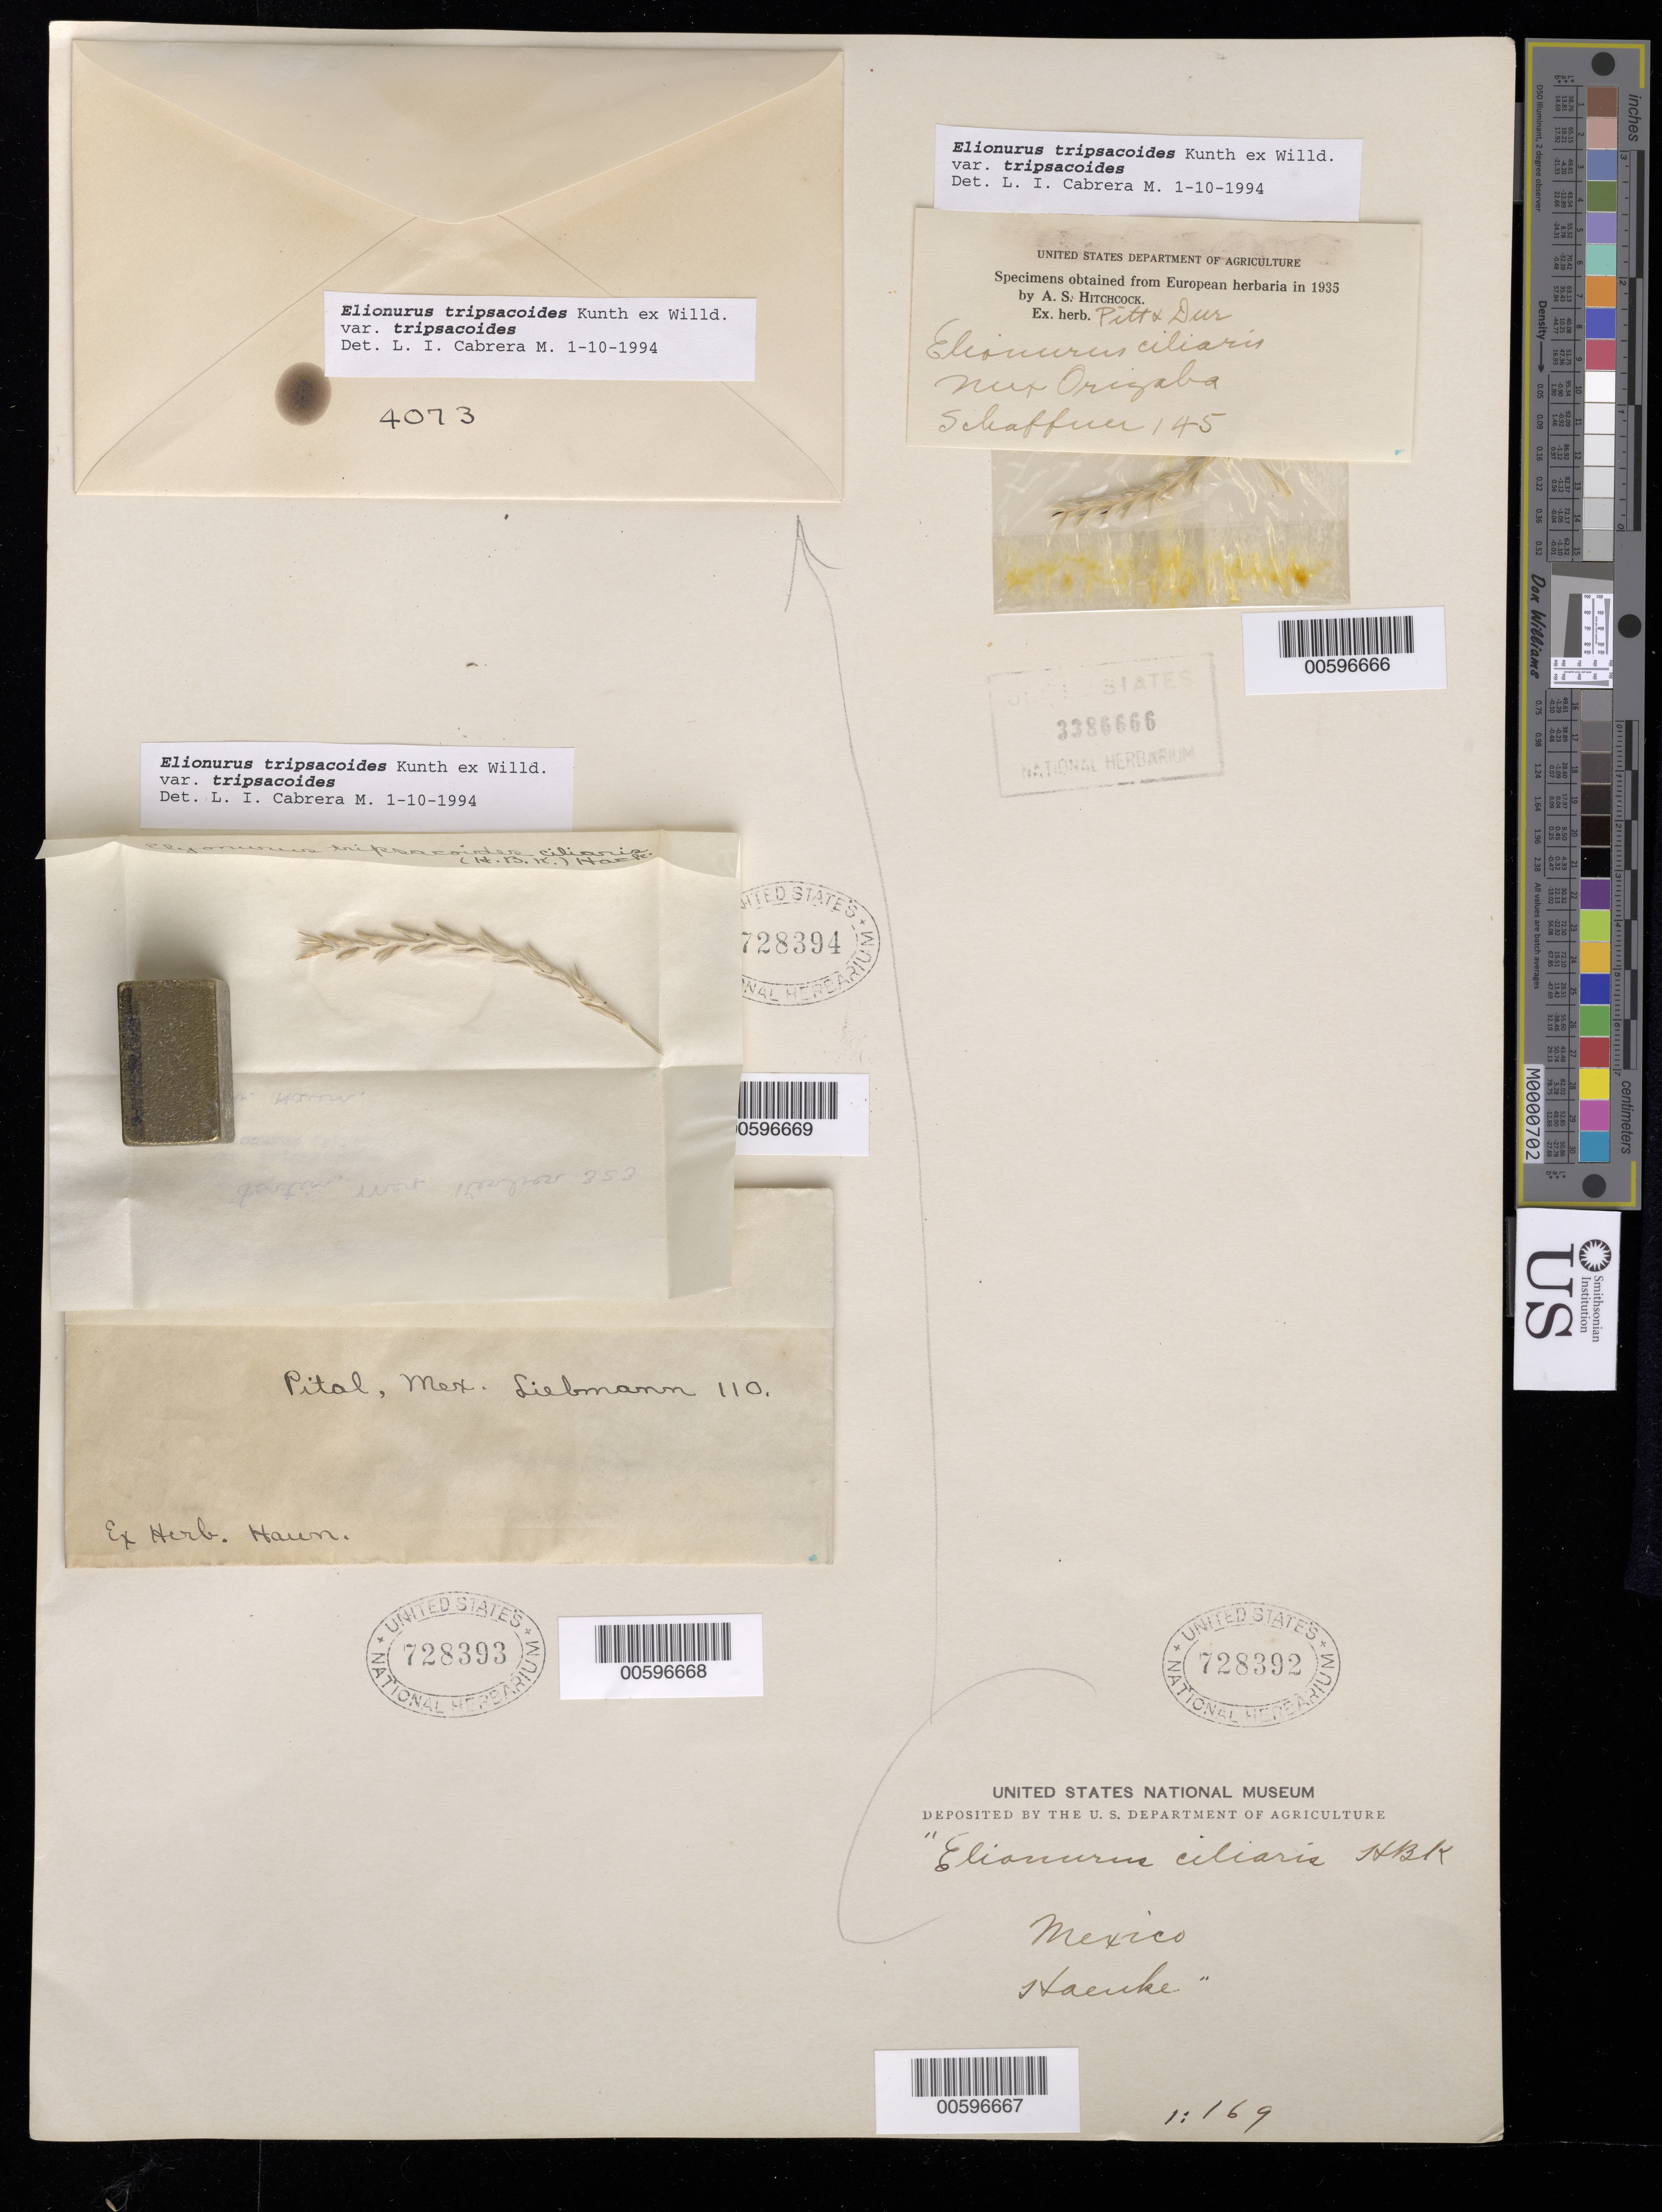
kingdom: Plantae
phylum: Tracheophyta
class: Liliopsida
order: Poales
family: Poaceae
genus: Elionurus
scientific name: Elionurus tripsacoides var. tripsacoides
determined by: Cabrera M., L. I.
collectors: -. Kerber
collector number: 323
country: Mexico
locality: Fortin.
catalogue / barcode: US 728394